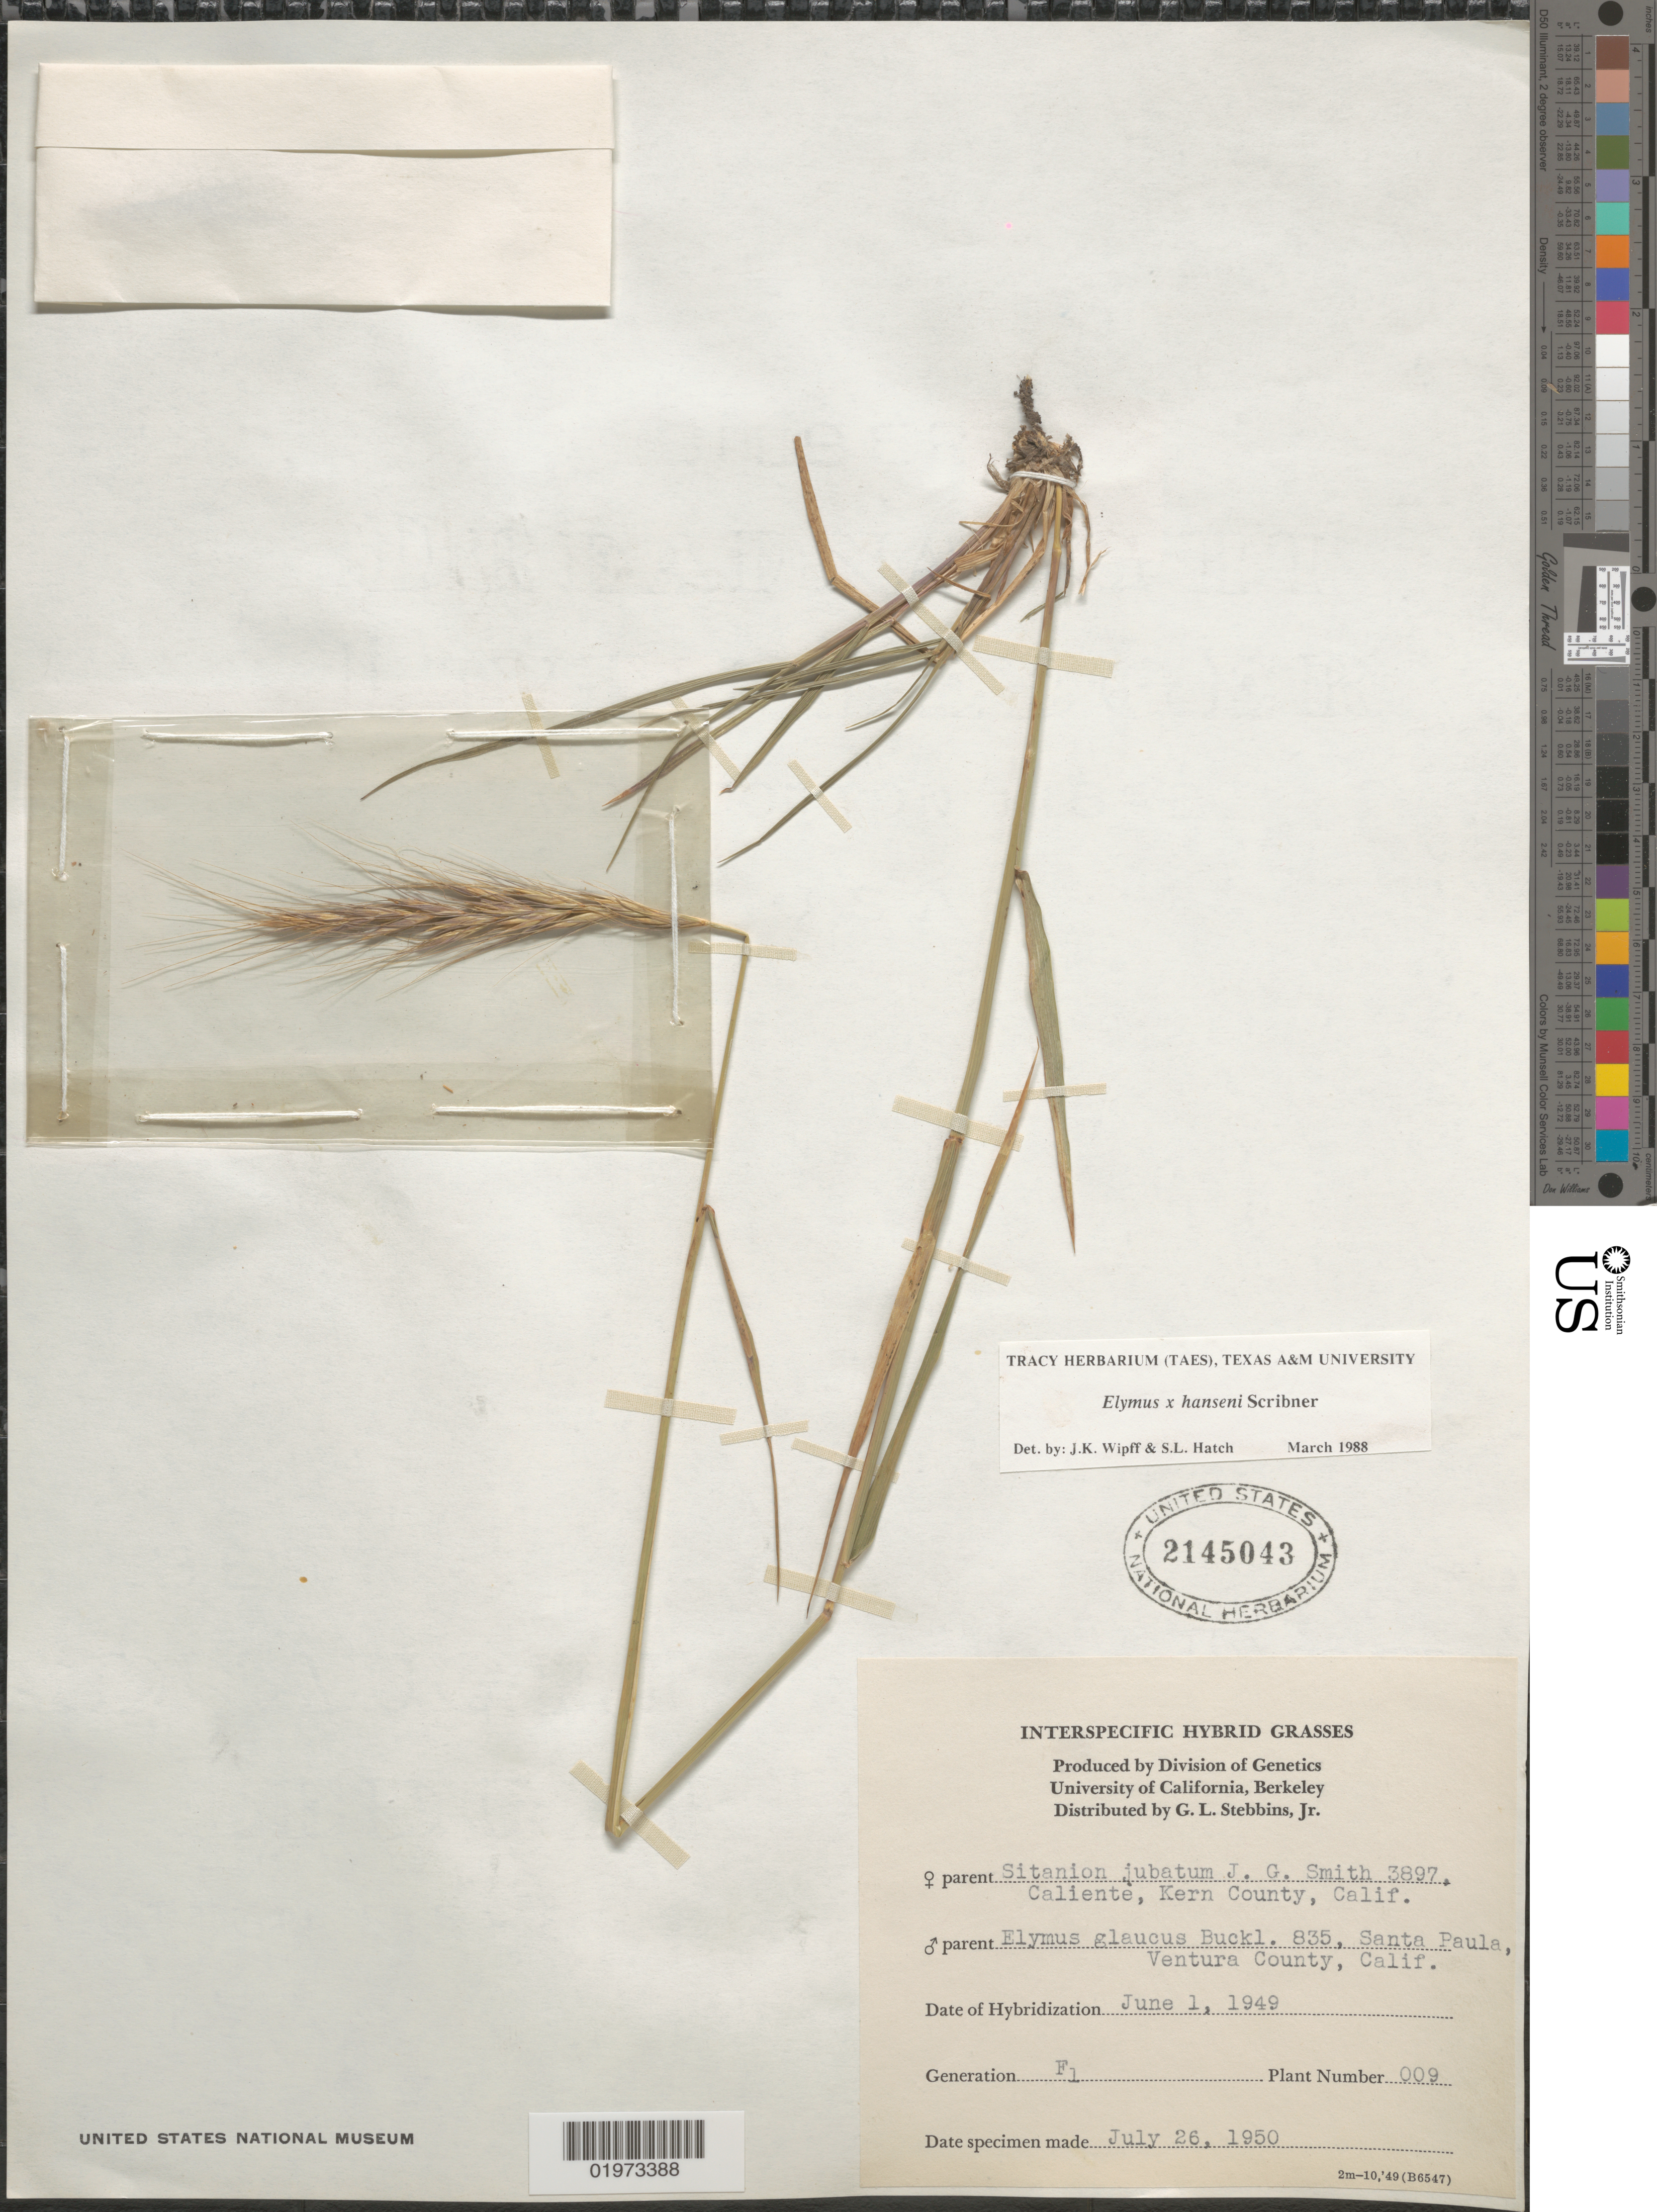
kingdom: Plantae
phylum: Tracheophyta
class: Liliopsida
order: Poales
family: Poaceae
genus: Elymus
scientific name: Elymus x hansenii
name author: Scribn.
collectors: G. L. Stebbins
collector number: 009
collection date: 1950-07-26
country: United States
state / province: California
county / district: Alameda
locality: University of California, Berkeley.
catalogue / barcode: US 2145043